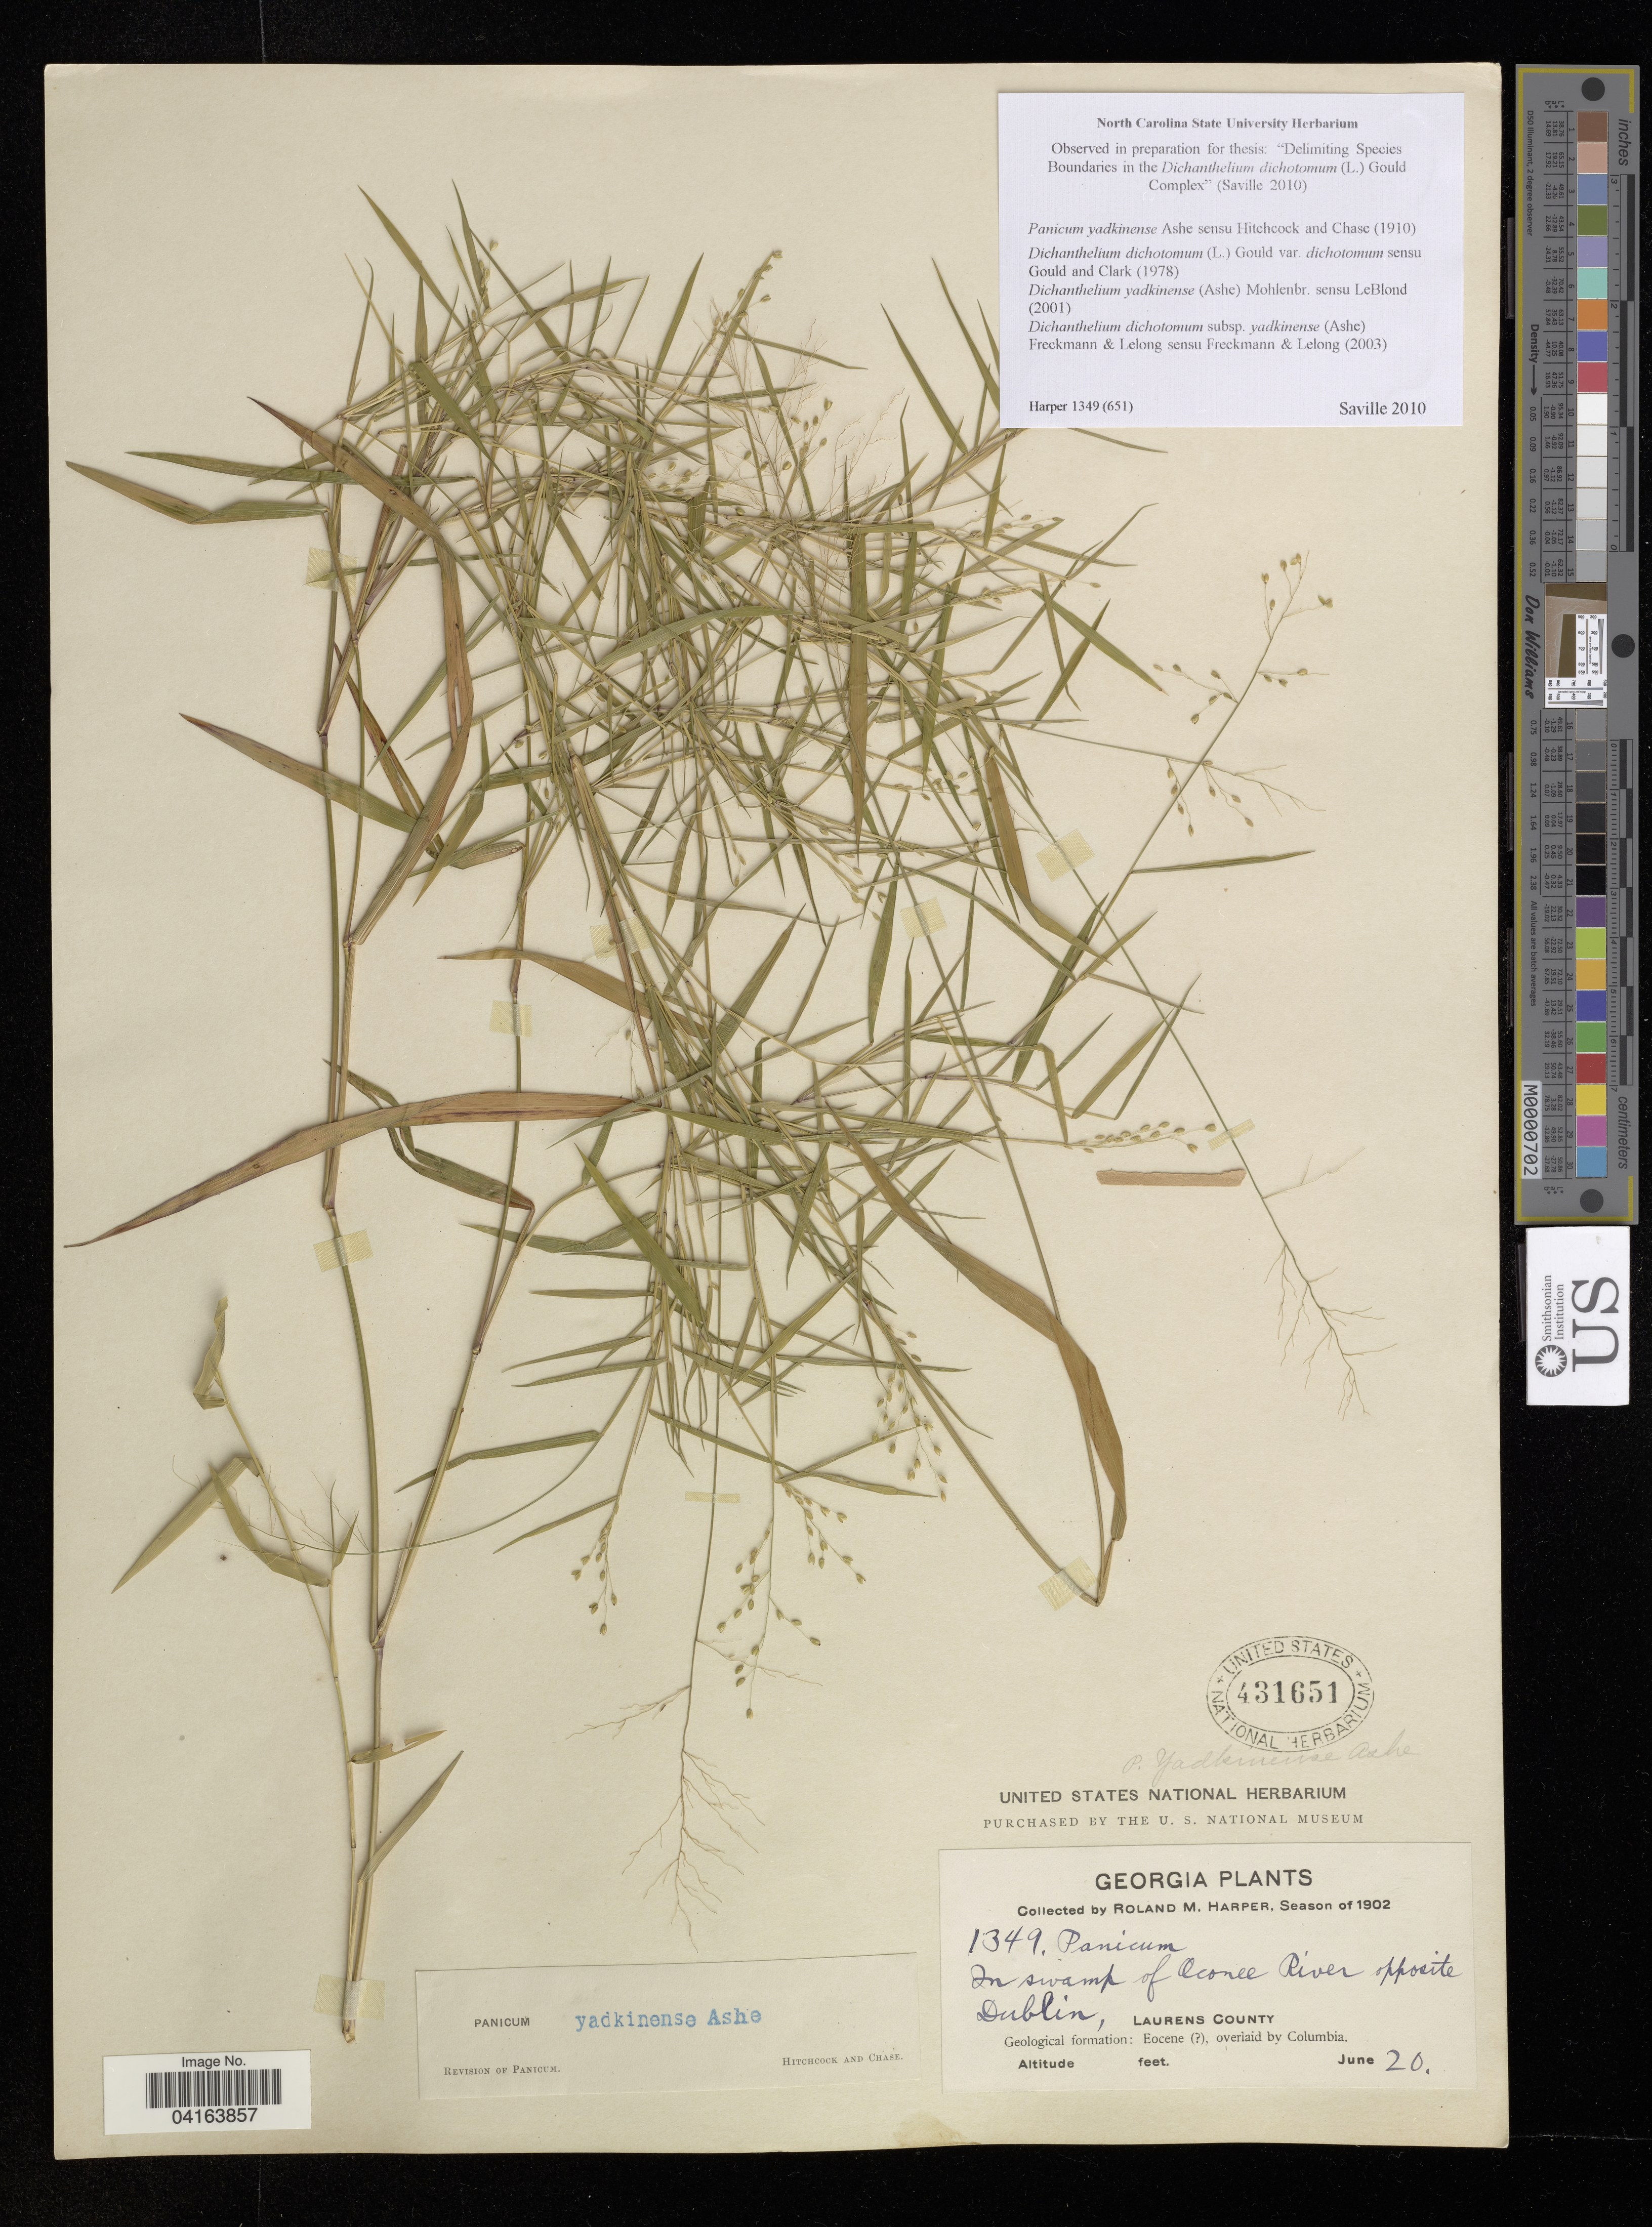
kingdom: Plantae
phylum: Tracheophyta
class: Liliopsida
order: Poales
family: Poaceae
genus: Dichanthelium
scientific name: Dichanthelium dichotomum subsp. yadkinense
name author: (Ashe) Freckmann & Lelong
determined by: Saville, A. C., (NCSC), North Carolina State University (UNITED STATES)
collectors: R. M. Harper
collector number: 1349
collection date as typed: JUN 20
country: United States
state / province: Georgia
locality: In swamp of Oconee River opposite Dublin, Laurens County.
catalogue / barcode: US 431651